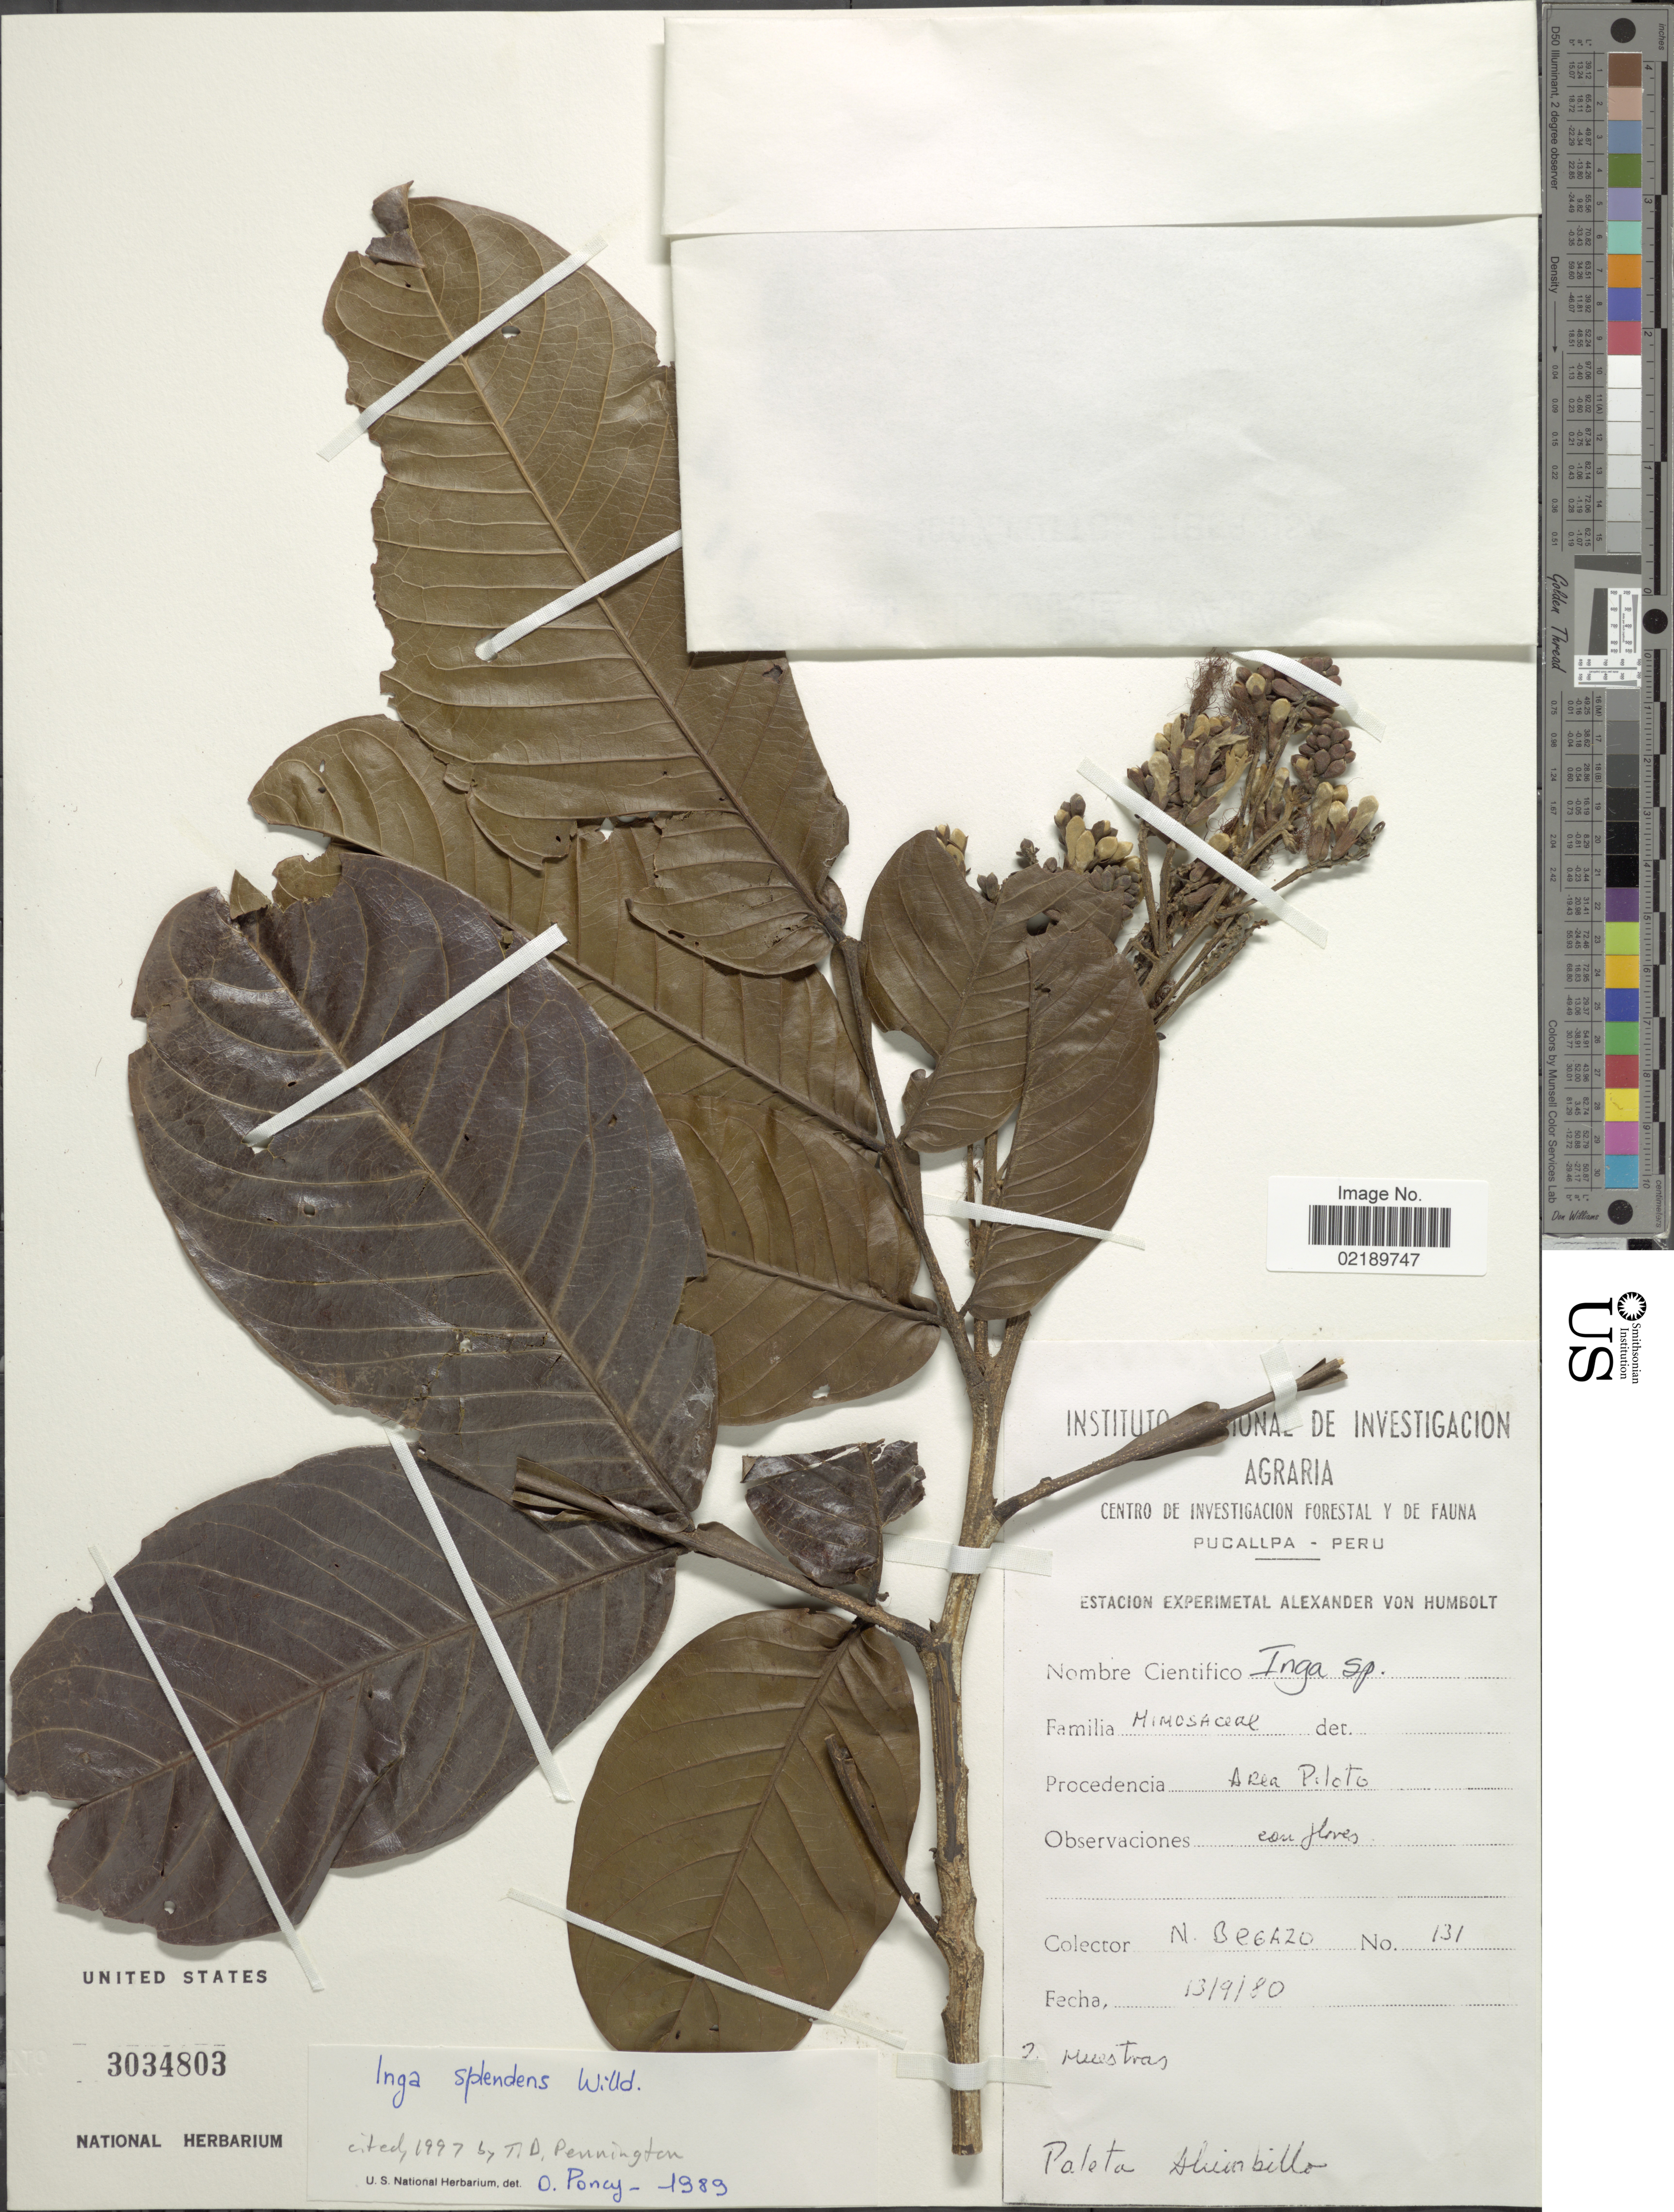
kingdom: Plantae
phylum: Tracheophyta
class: Magnoliopsida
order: Fabales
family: Fabaceae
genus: Inga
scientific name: Inga splendens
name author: Willd.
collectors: N. Begazo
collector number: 131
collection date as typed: Transcribed d/m/y: 13/9/80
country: Peru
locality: Esstacion experimental Alexander von Humbolt. Area Piloto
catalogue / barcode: US 3034803